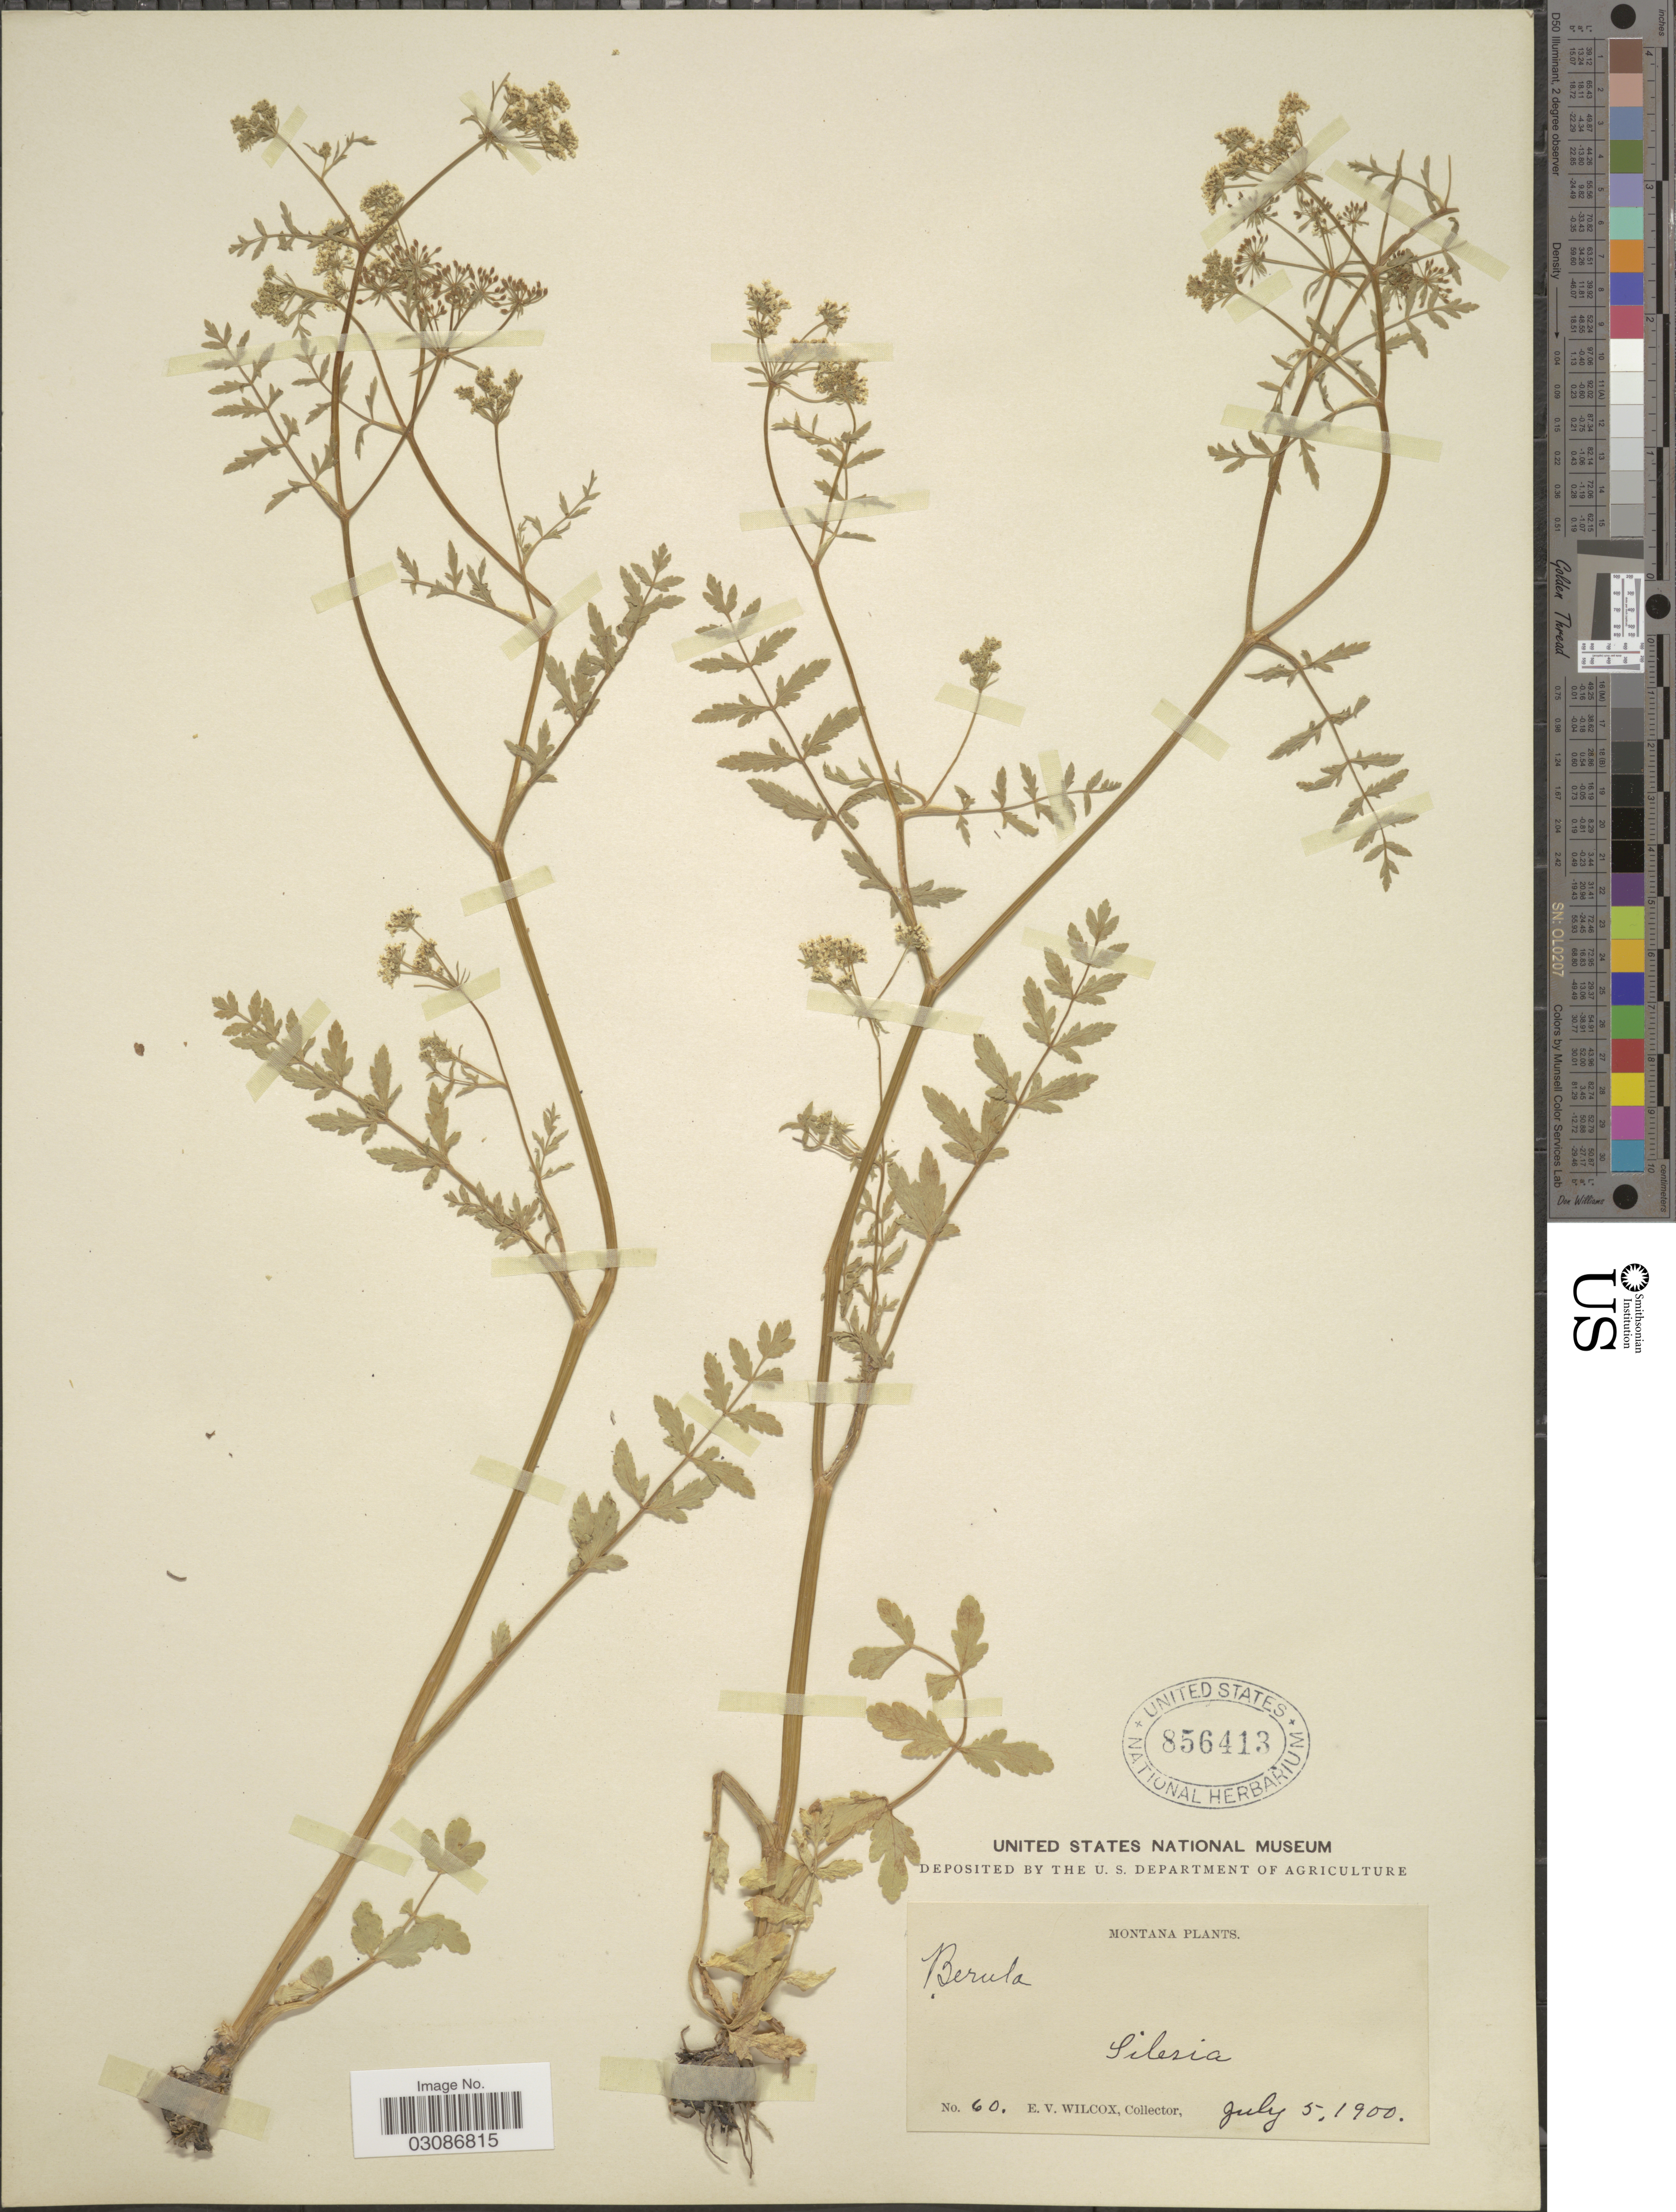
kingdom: Plantae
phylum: Tracheophyta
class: Magnoliopsida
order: Apiales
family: Apiaceae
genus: Berula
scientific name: Berula erecta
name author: (Huds.) Coville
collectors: E. V. Wilcox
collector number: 60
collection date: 1900-07-05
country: United States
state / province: Montana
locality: Silesia.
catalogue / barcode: US 856413